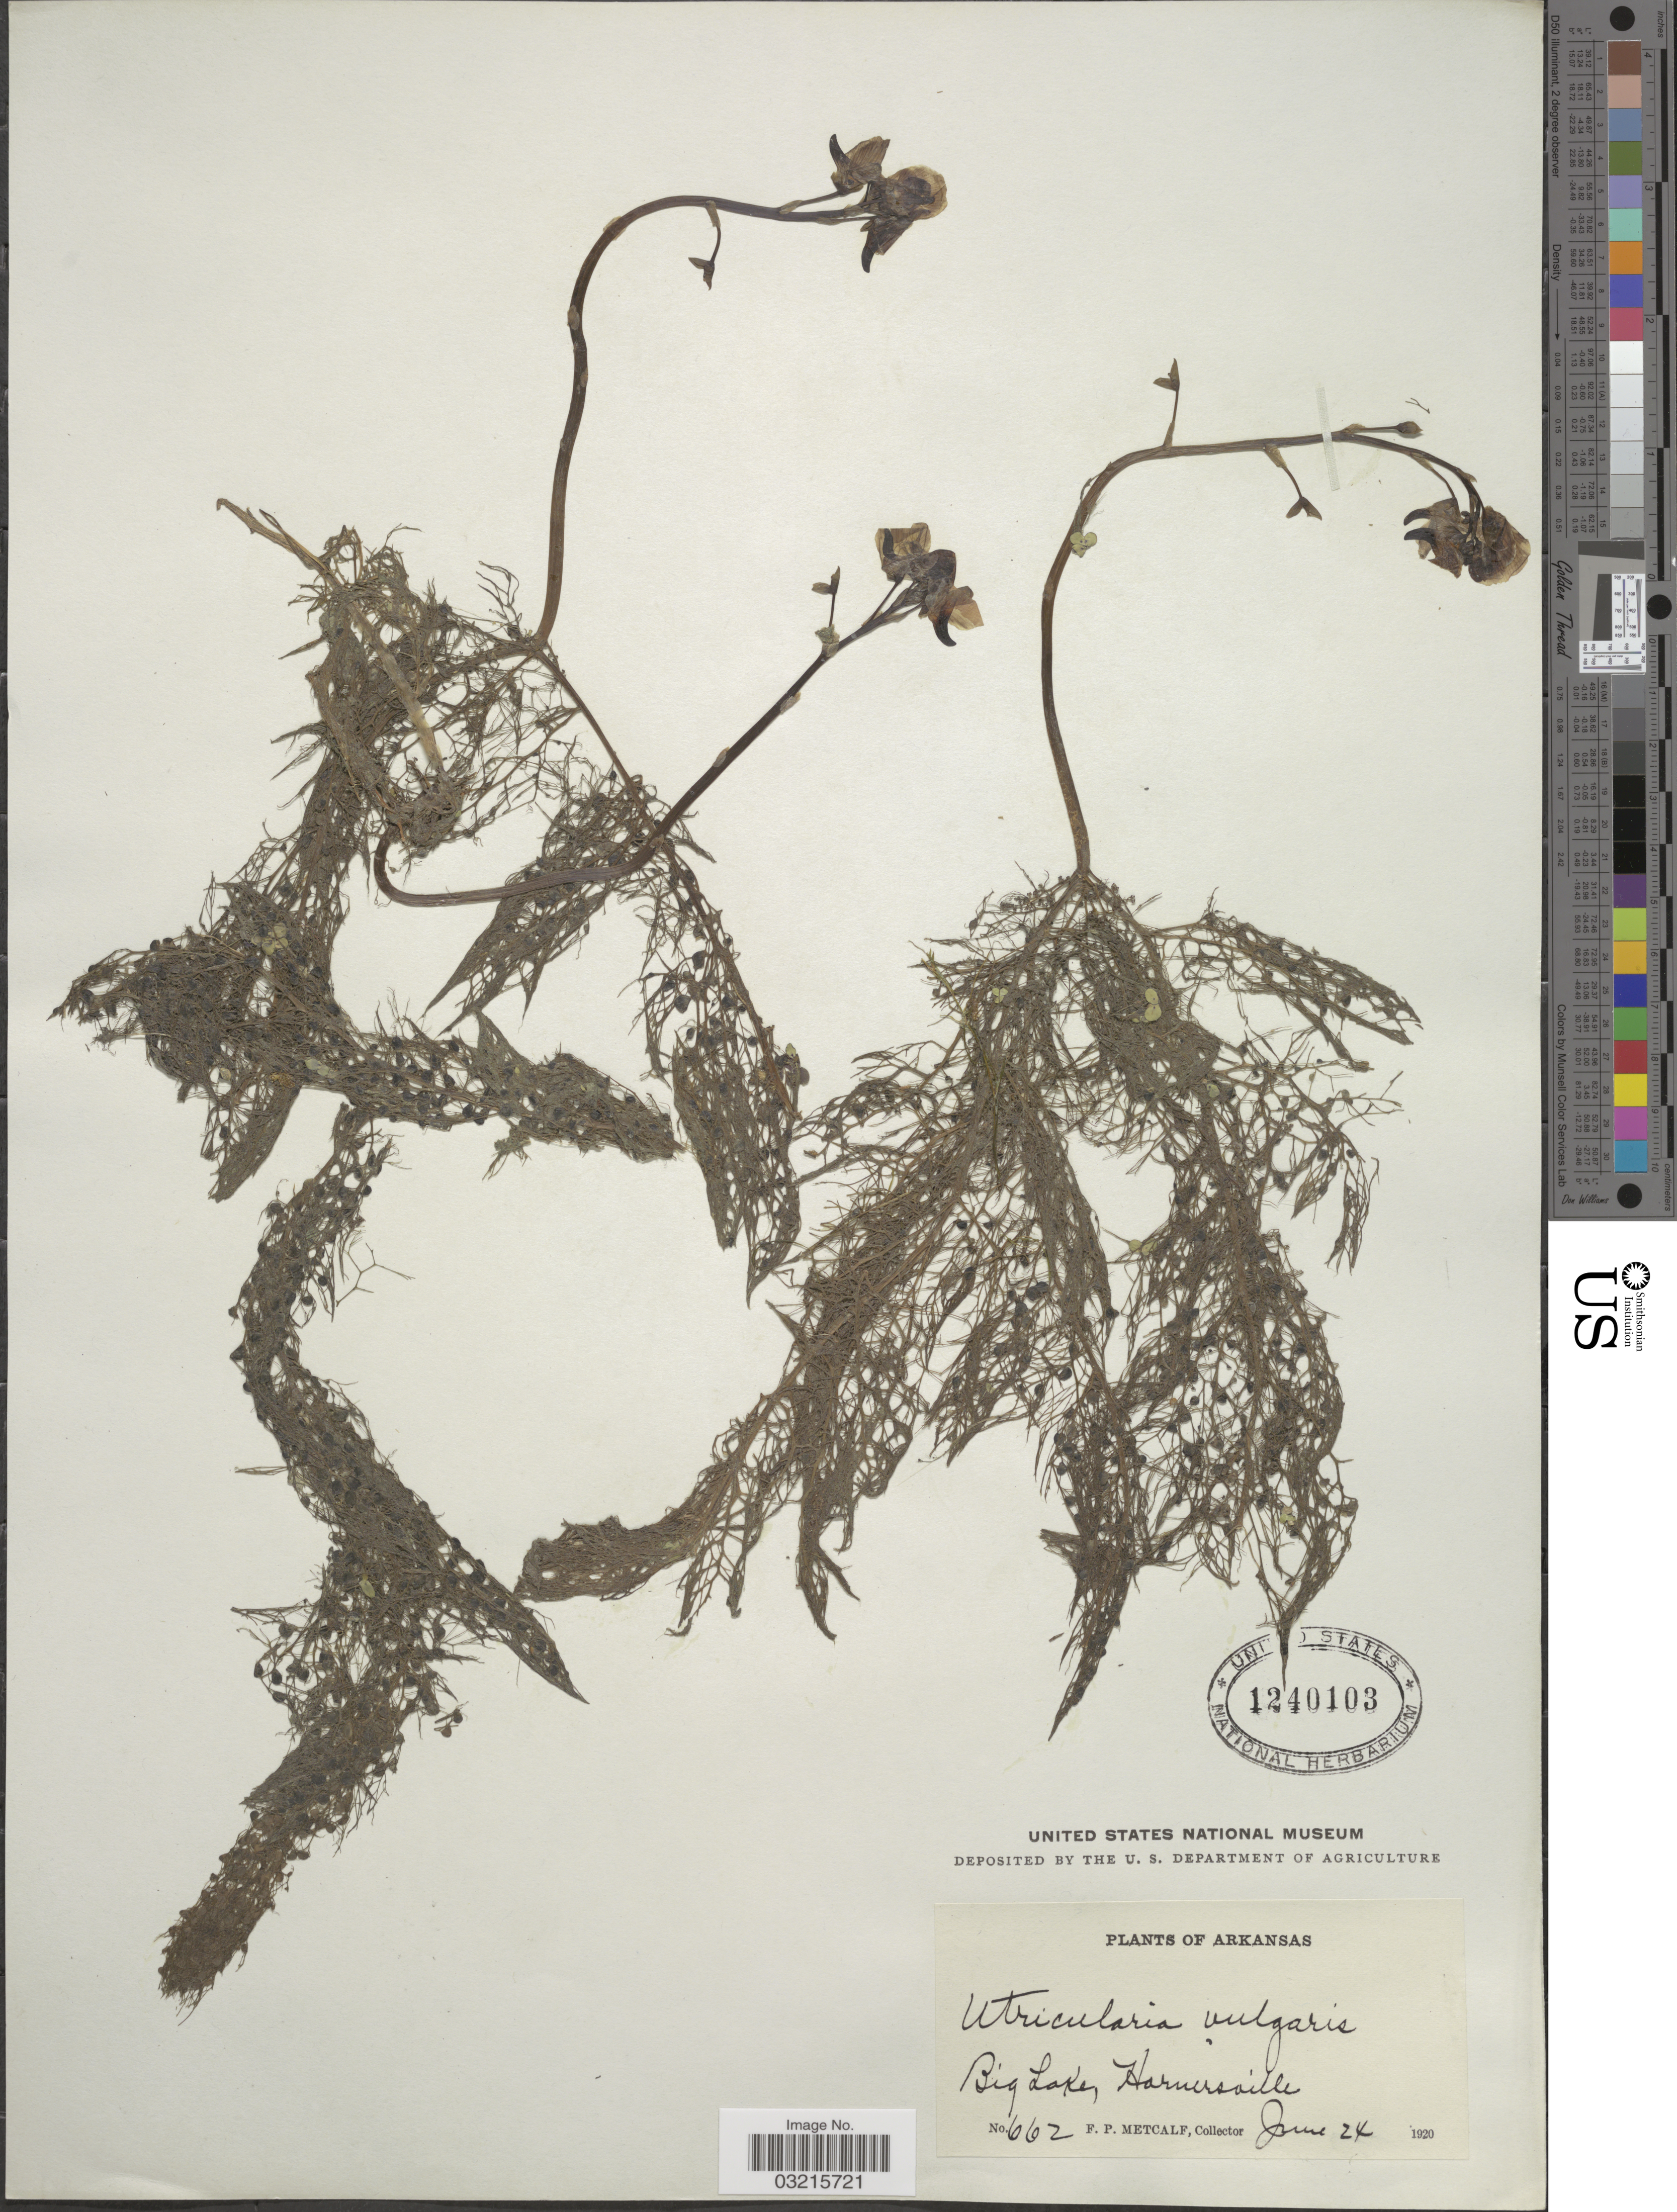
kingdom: Plantae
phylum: Tracheophyta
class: Magnoliopsida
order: Lamiales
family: Lentibulariaceae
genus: Utricularia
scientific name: Utricularia vulgaris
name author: L.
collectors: F. Metcalf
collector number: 662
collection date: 1920-06-24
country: United States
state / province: Arkansas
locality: Big Lake, Hornersville.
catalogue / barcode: US 1240103